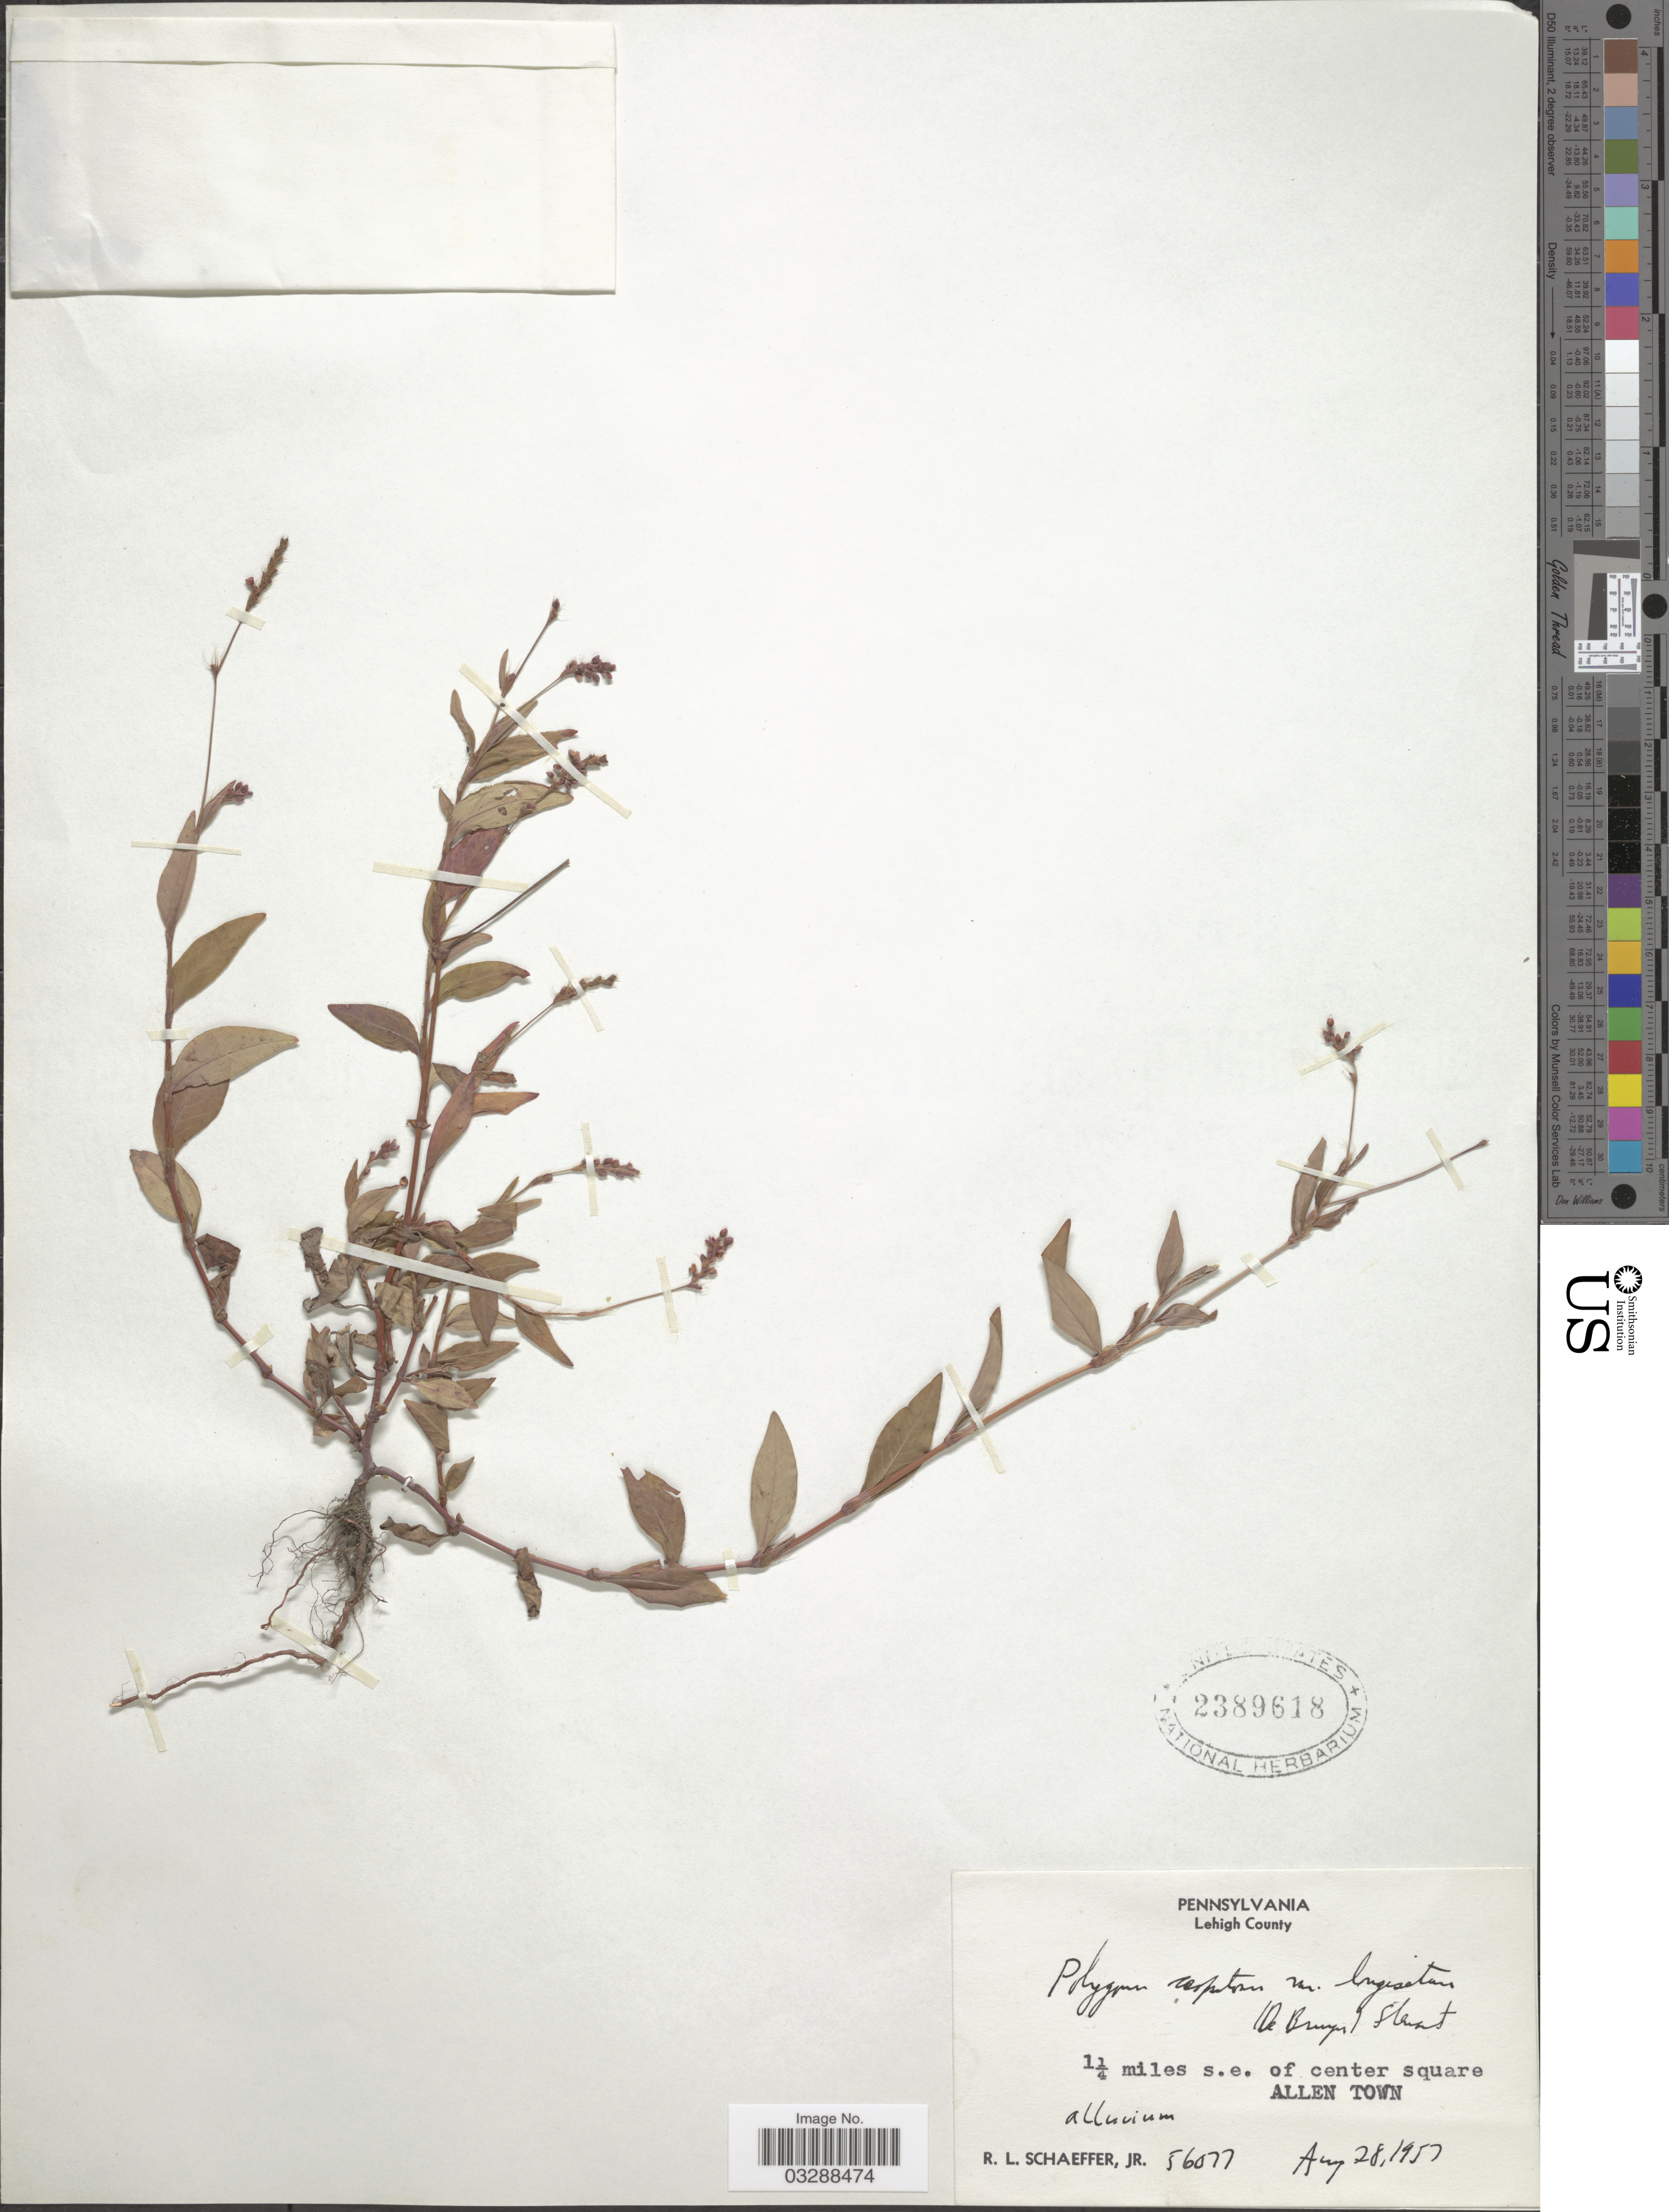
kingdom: Plantae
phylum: Tracheophyta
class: Magnoliopsida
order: Caryophyllales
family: Polygonaceae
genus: Persicaria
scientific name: Persicaria longiseta (Bruijn) Kitag.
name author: (Bruijn &) Kitag.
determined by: Atha, D. E.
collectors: R. L. Schaeffer Jr.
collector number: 56077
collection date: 1957-08-28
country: United States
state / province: Pennsylvania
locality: Lehigh County. 1¼ miles s.e. of center square. Allen Town.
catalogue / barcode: US 2389618